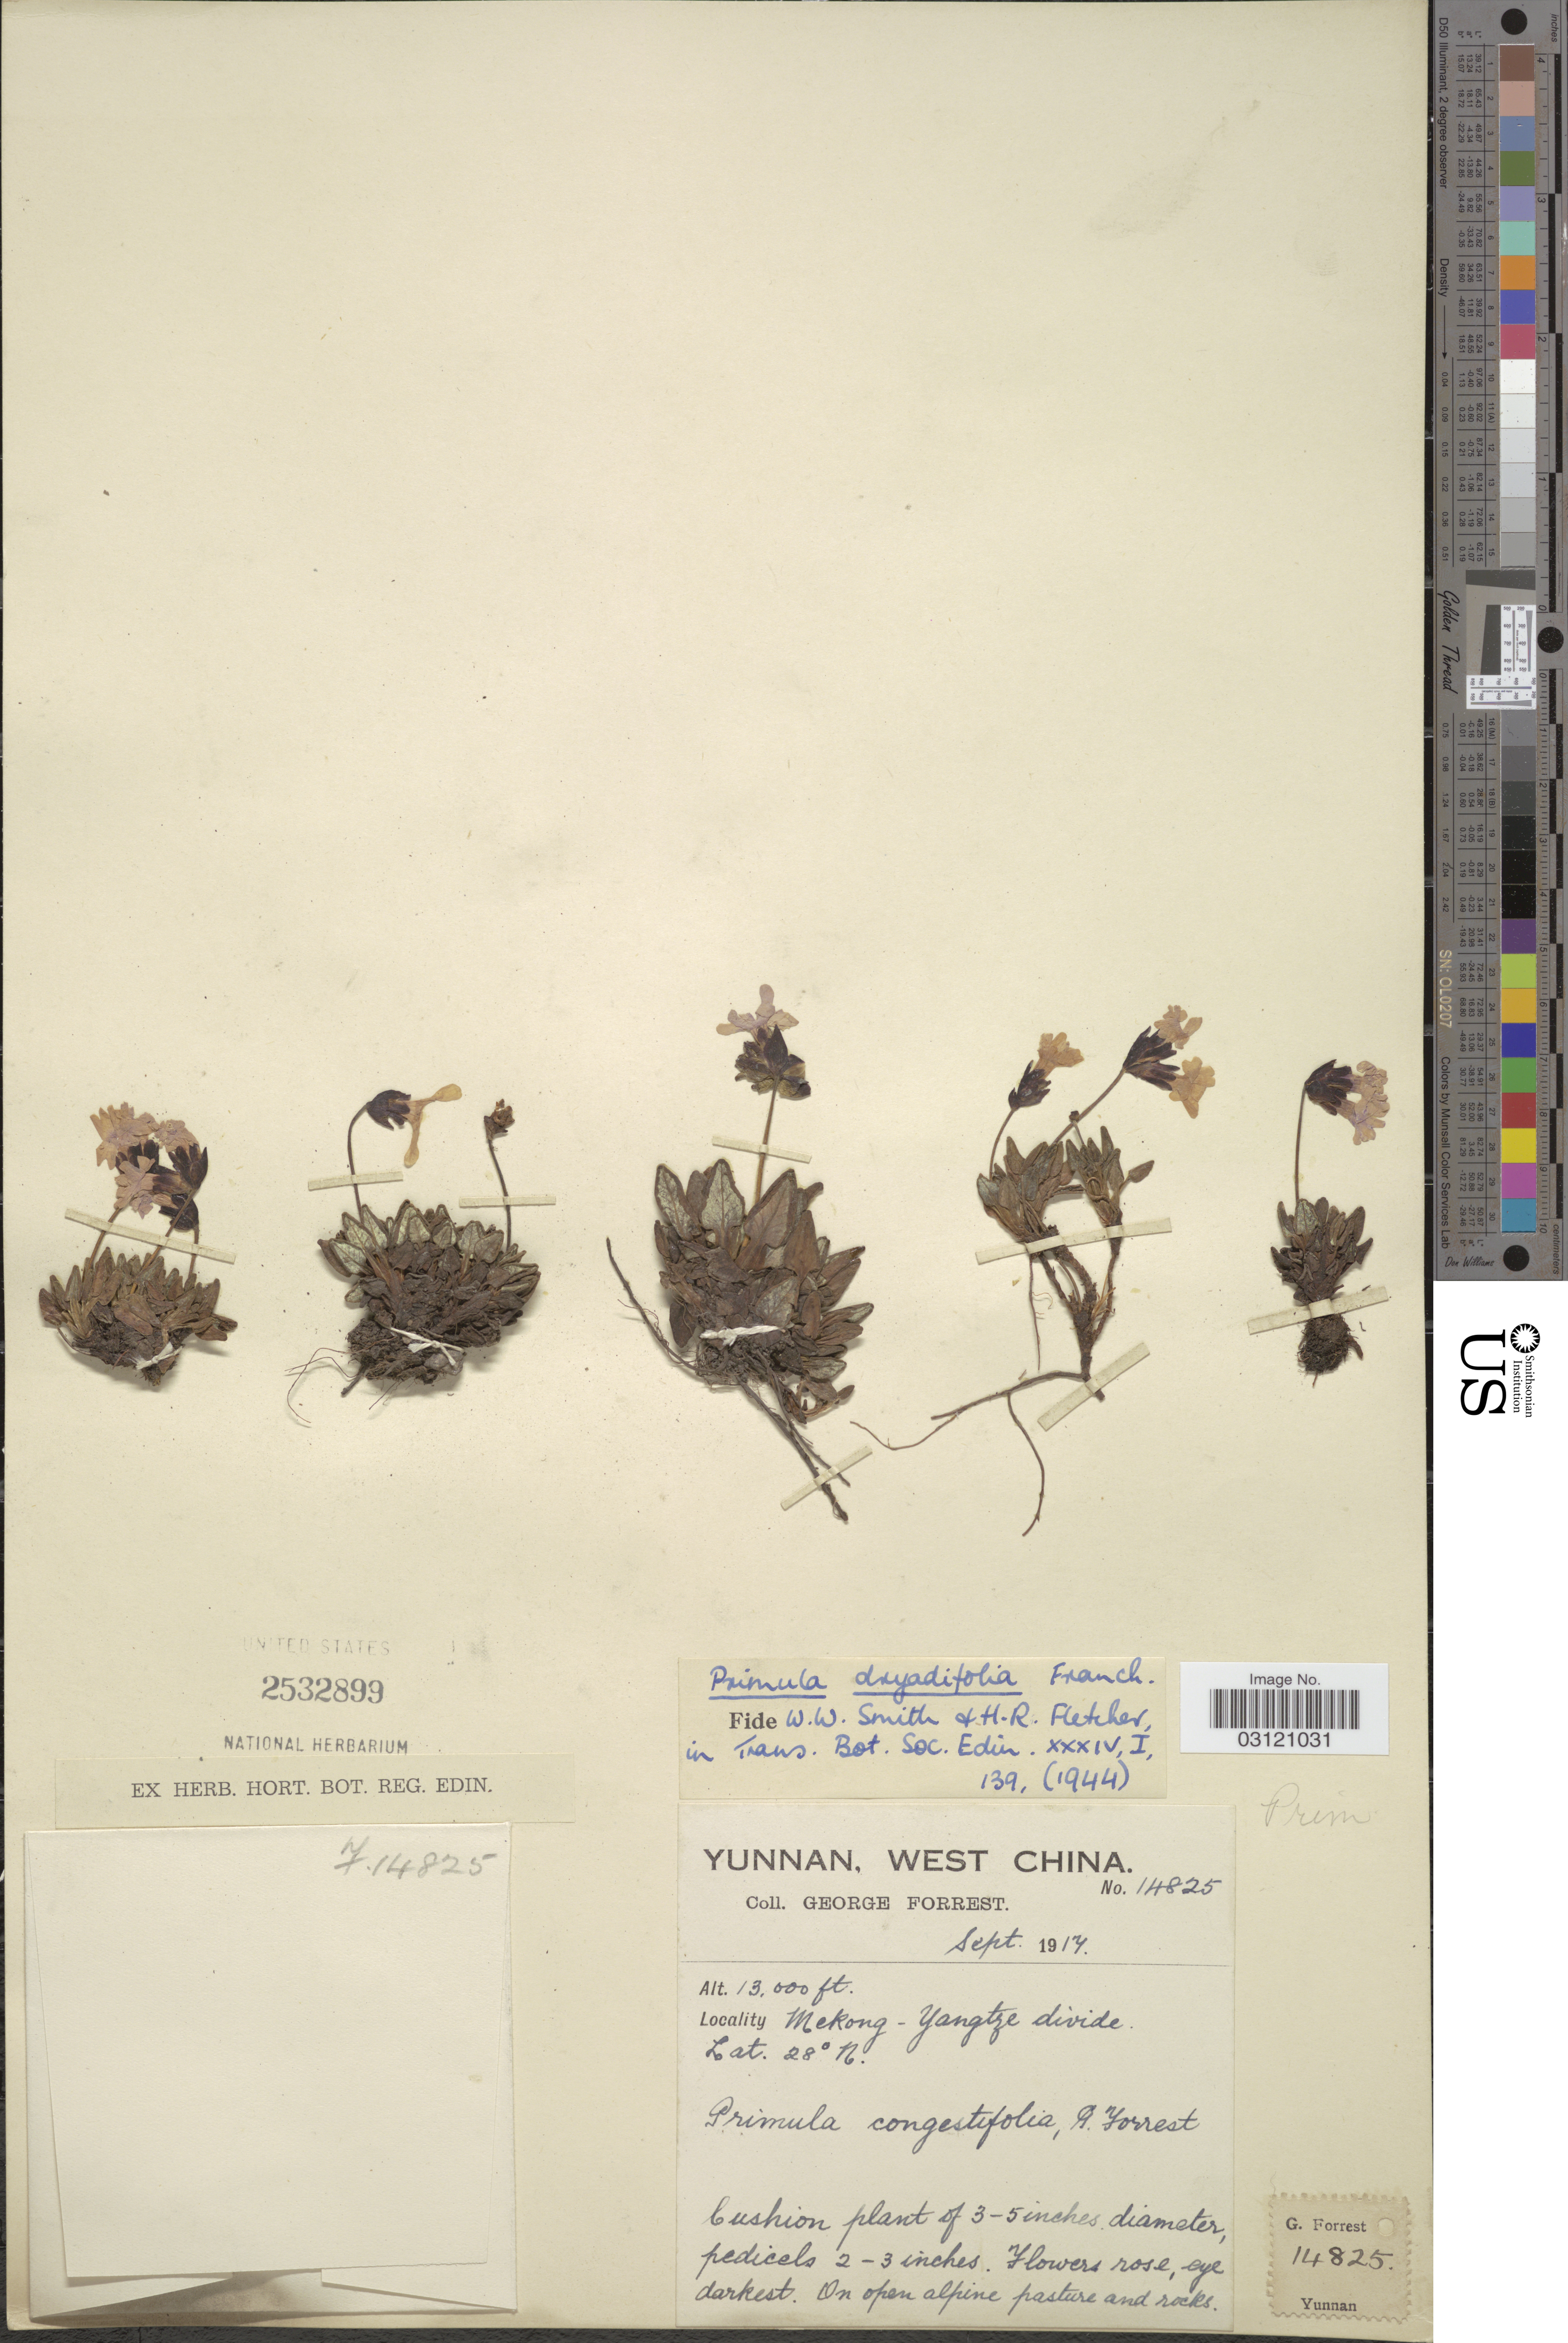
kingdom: Plantae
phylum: Tracheophyta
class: Magnoliopsida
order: Ericales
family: Primulaceae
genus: Primula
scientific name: Primula dryadifolia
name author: Franch.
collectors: G. Forrest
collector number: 14825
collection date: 1917-09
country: China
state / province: Yunnan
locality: West China. Mekong - Yangtze divide.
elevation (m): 3962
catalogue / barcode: US 2532899